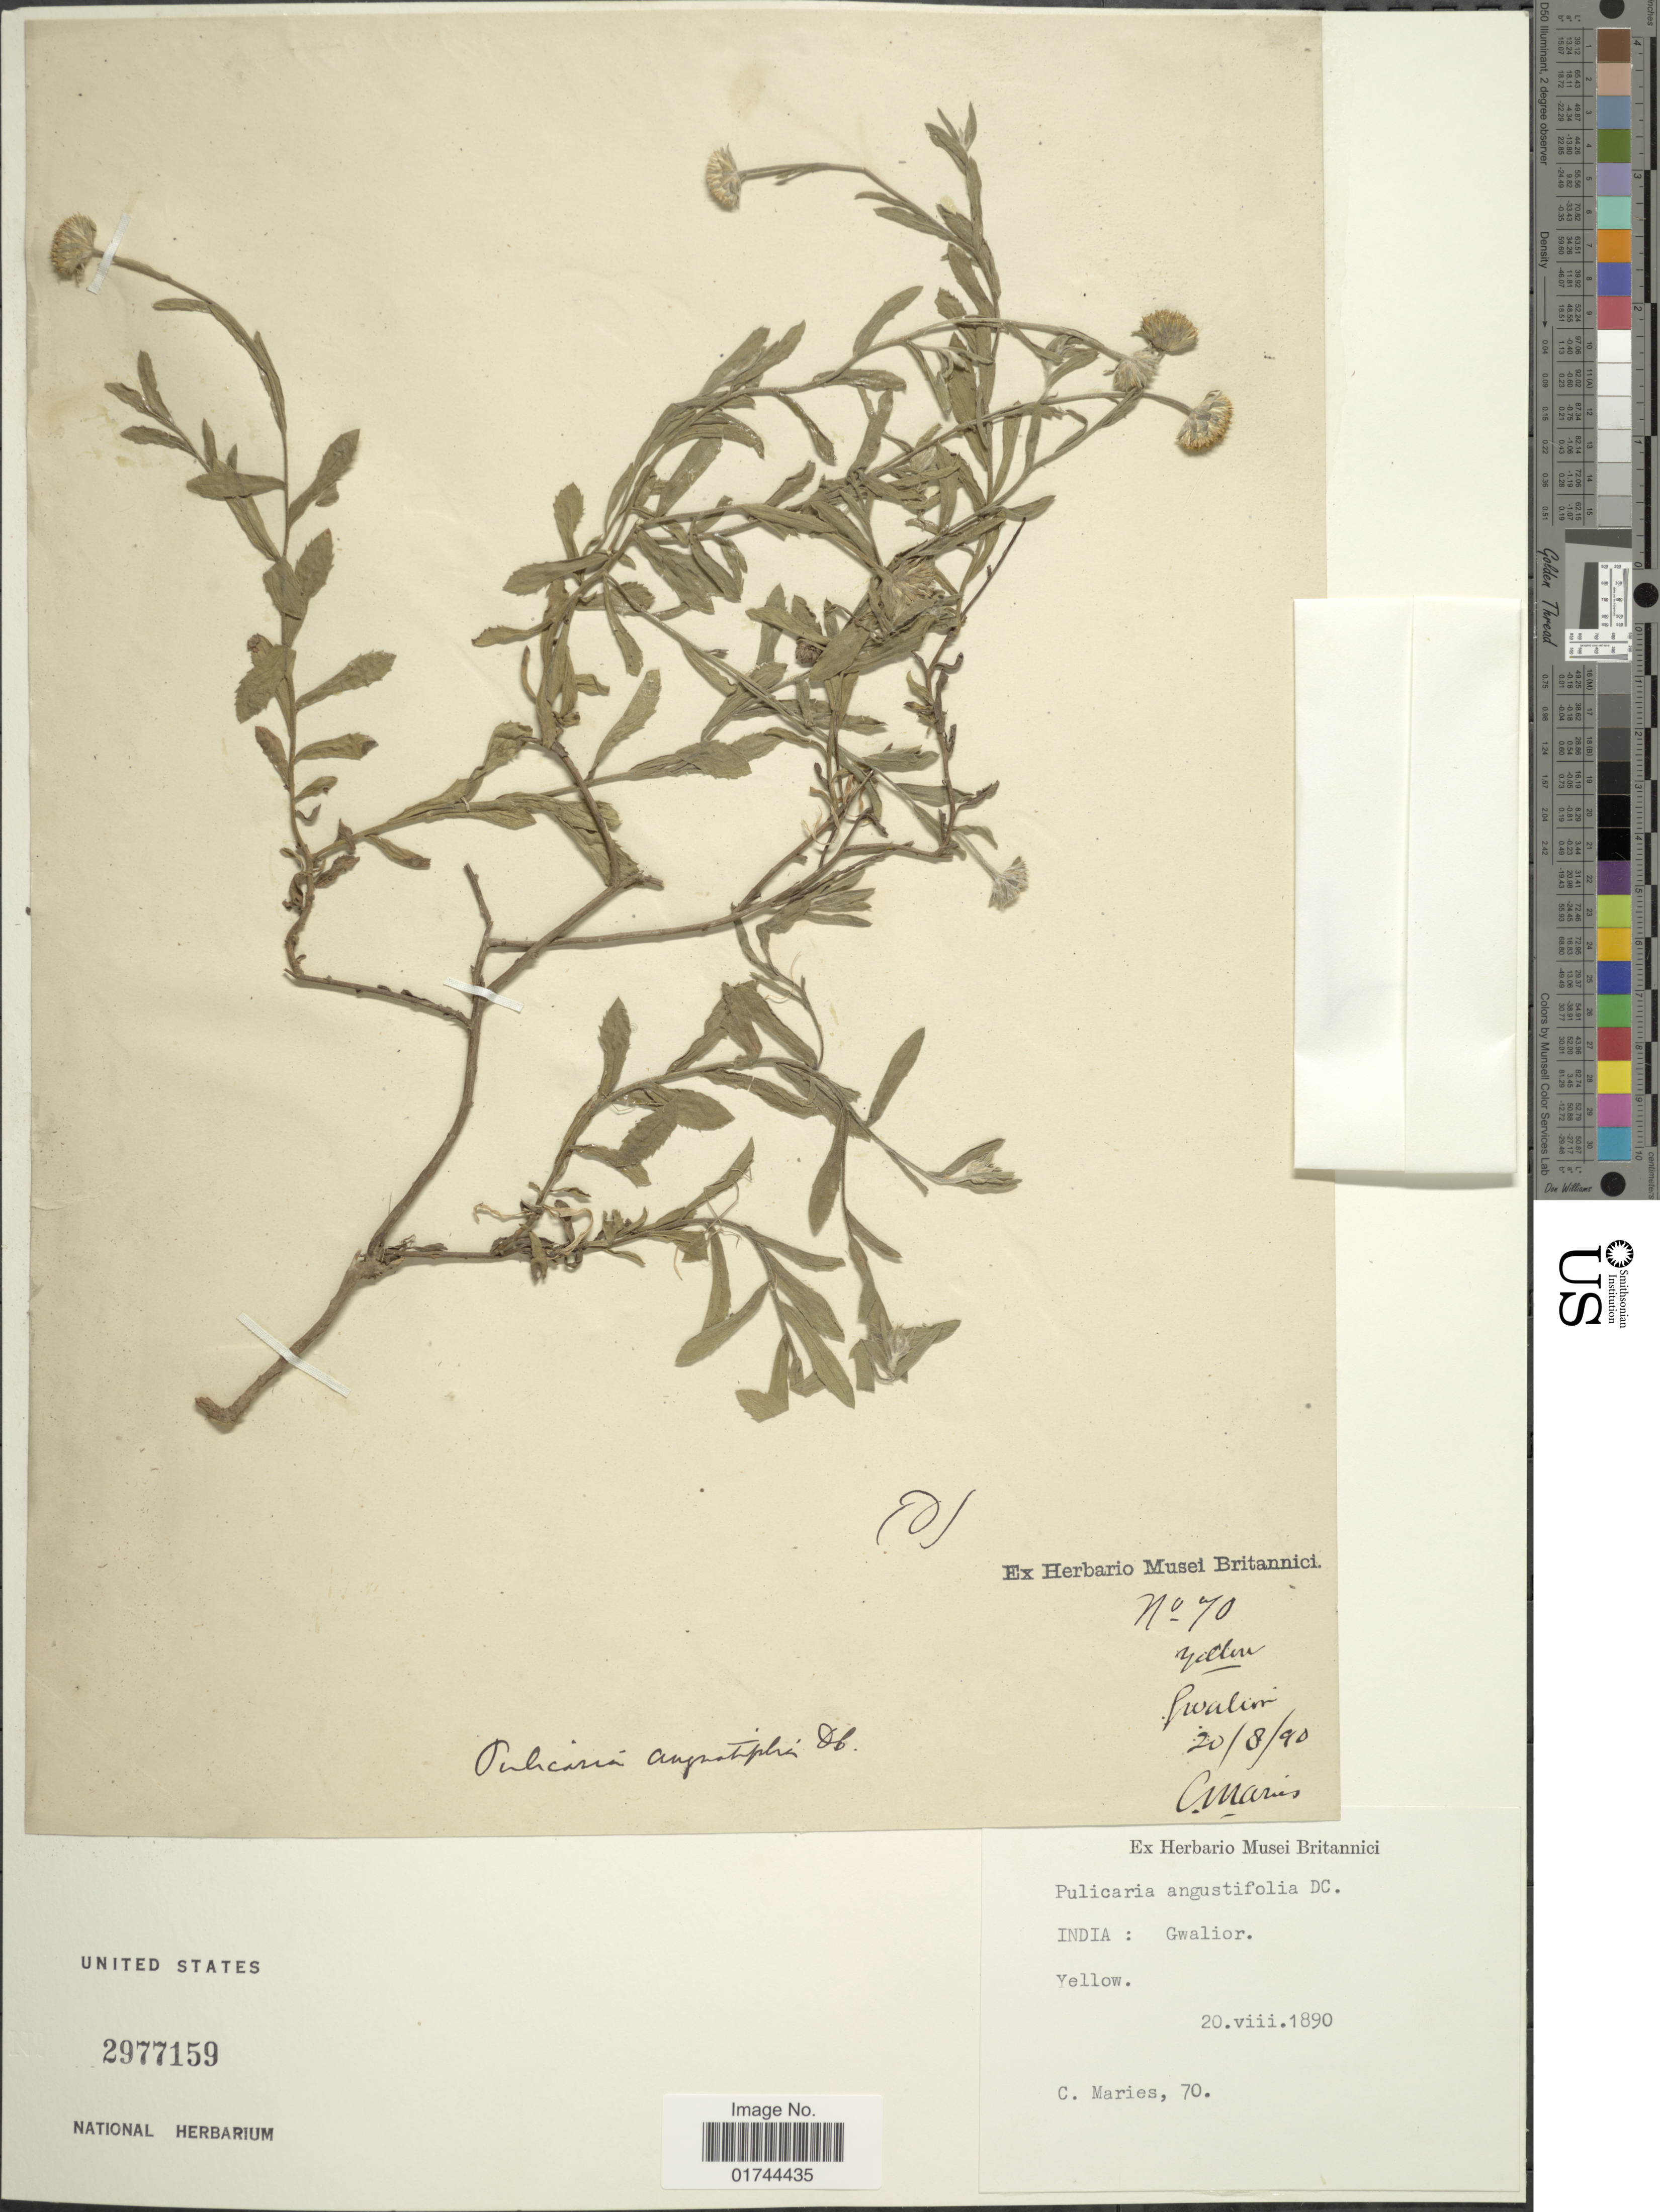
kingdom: Plantae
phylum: Tracheophyta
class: Magnoliopsida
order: Asterales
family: Asteraceae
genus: Pulicaria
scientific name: Pulicaria angustifolia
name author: DC.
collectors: C. Maries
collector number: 70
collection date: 1890-08-20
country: India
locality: Gwalior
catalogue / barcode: US 2977159